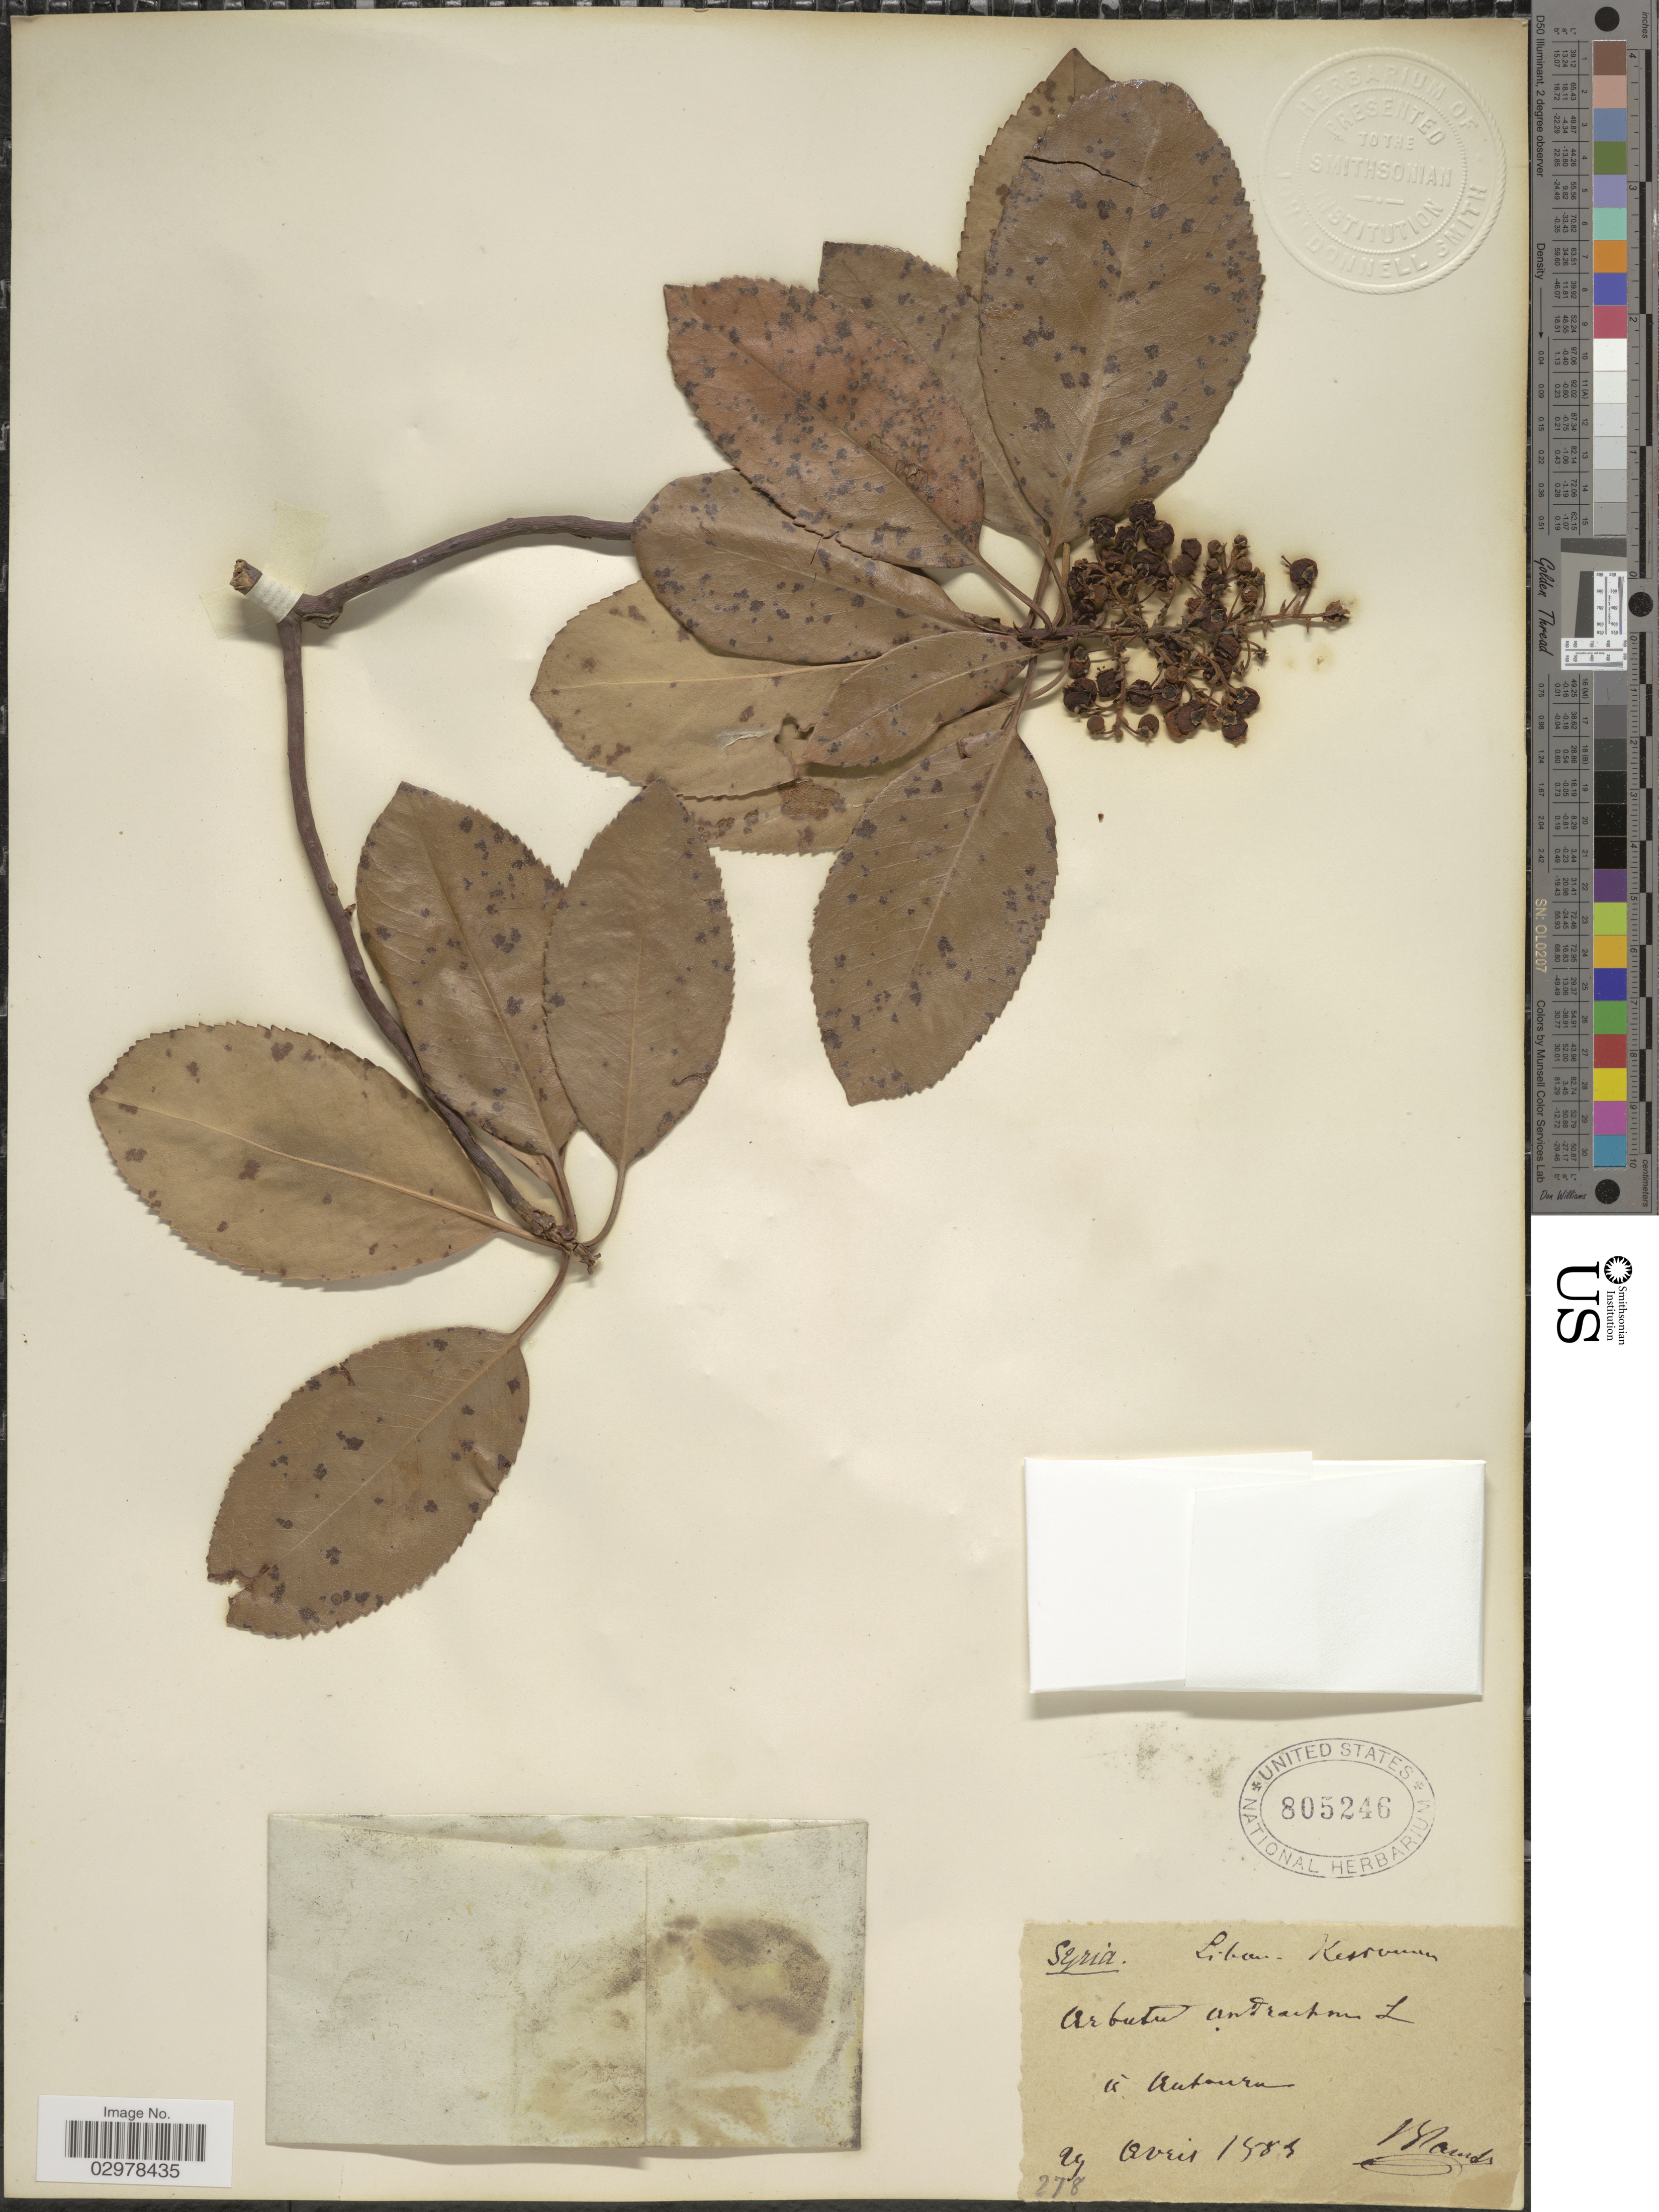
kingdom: Plantae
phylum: Tracheophyta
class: Magnoliopsida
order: Ericales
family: Ericaceae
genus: Arbutus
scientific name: Arbutus andrachne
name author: L.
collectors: I. Blanche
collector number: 278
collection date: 1883-04-29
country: Syria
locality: In Arutauru [interpreted].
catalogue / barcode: US 805246